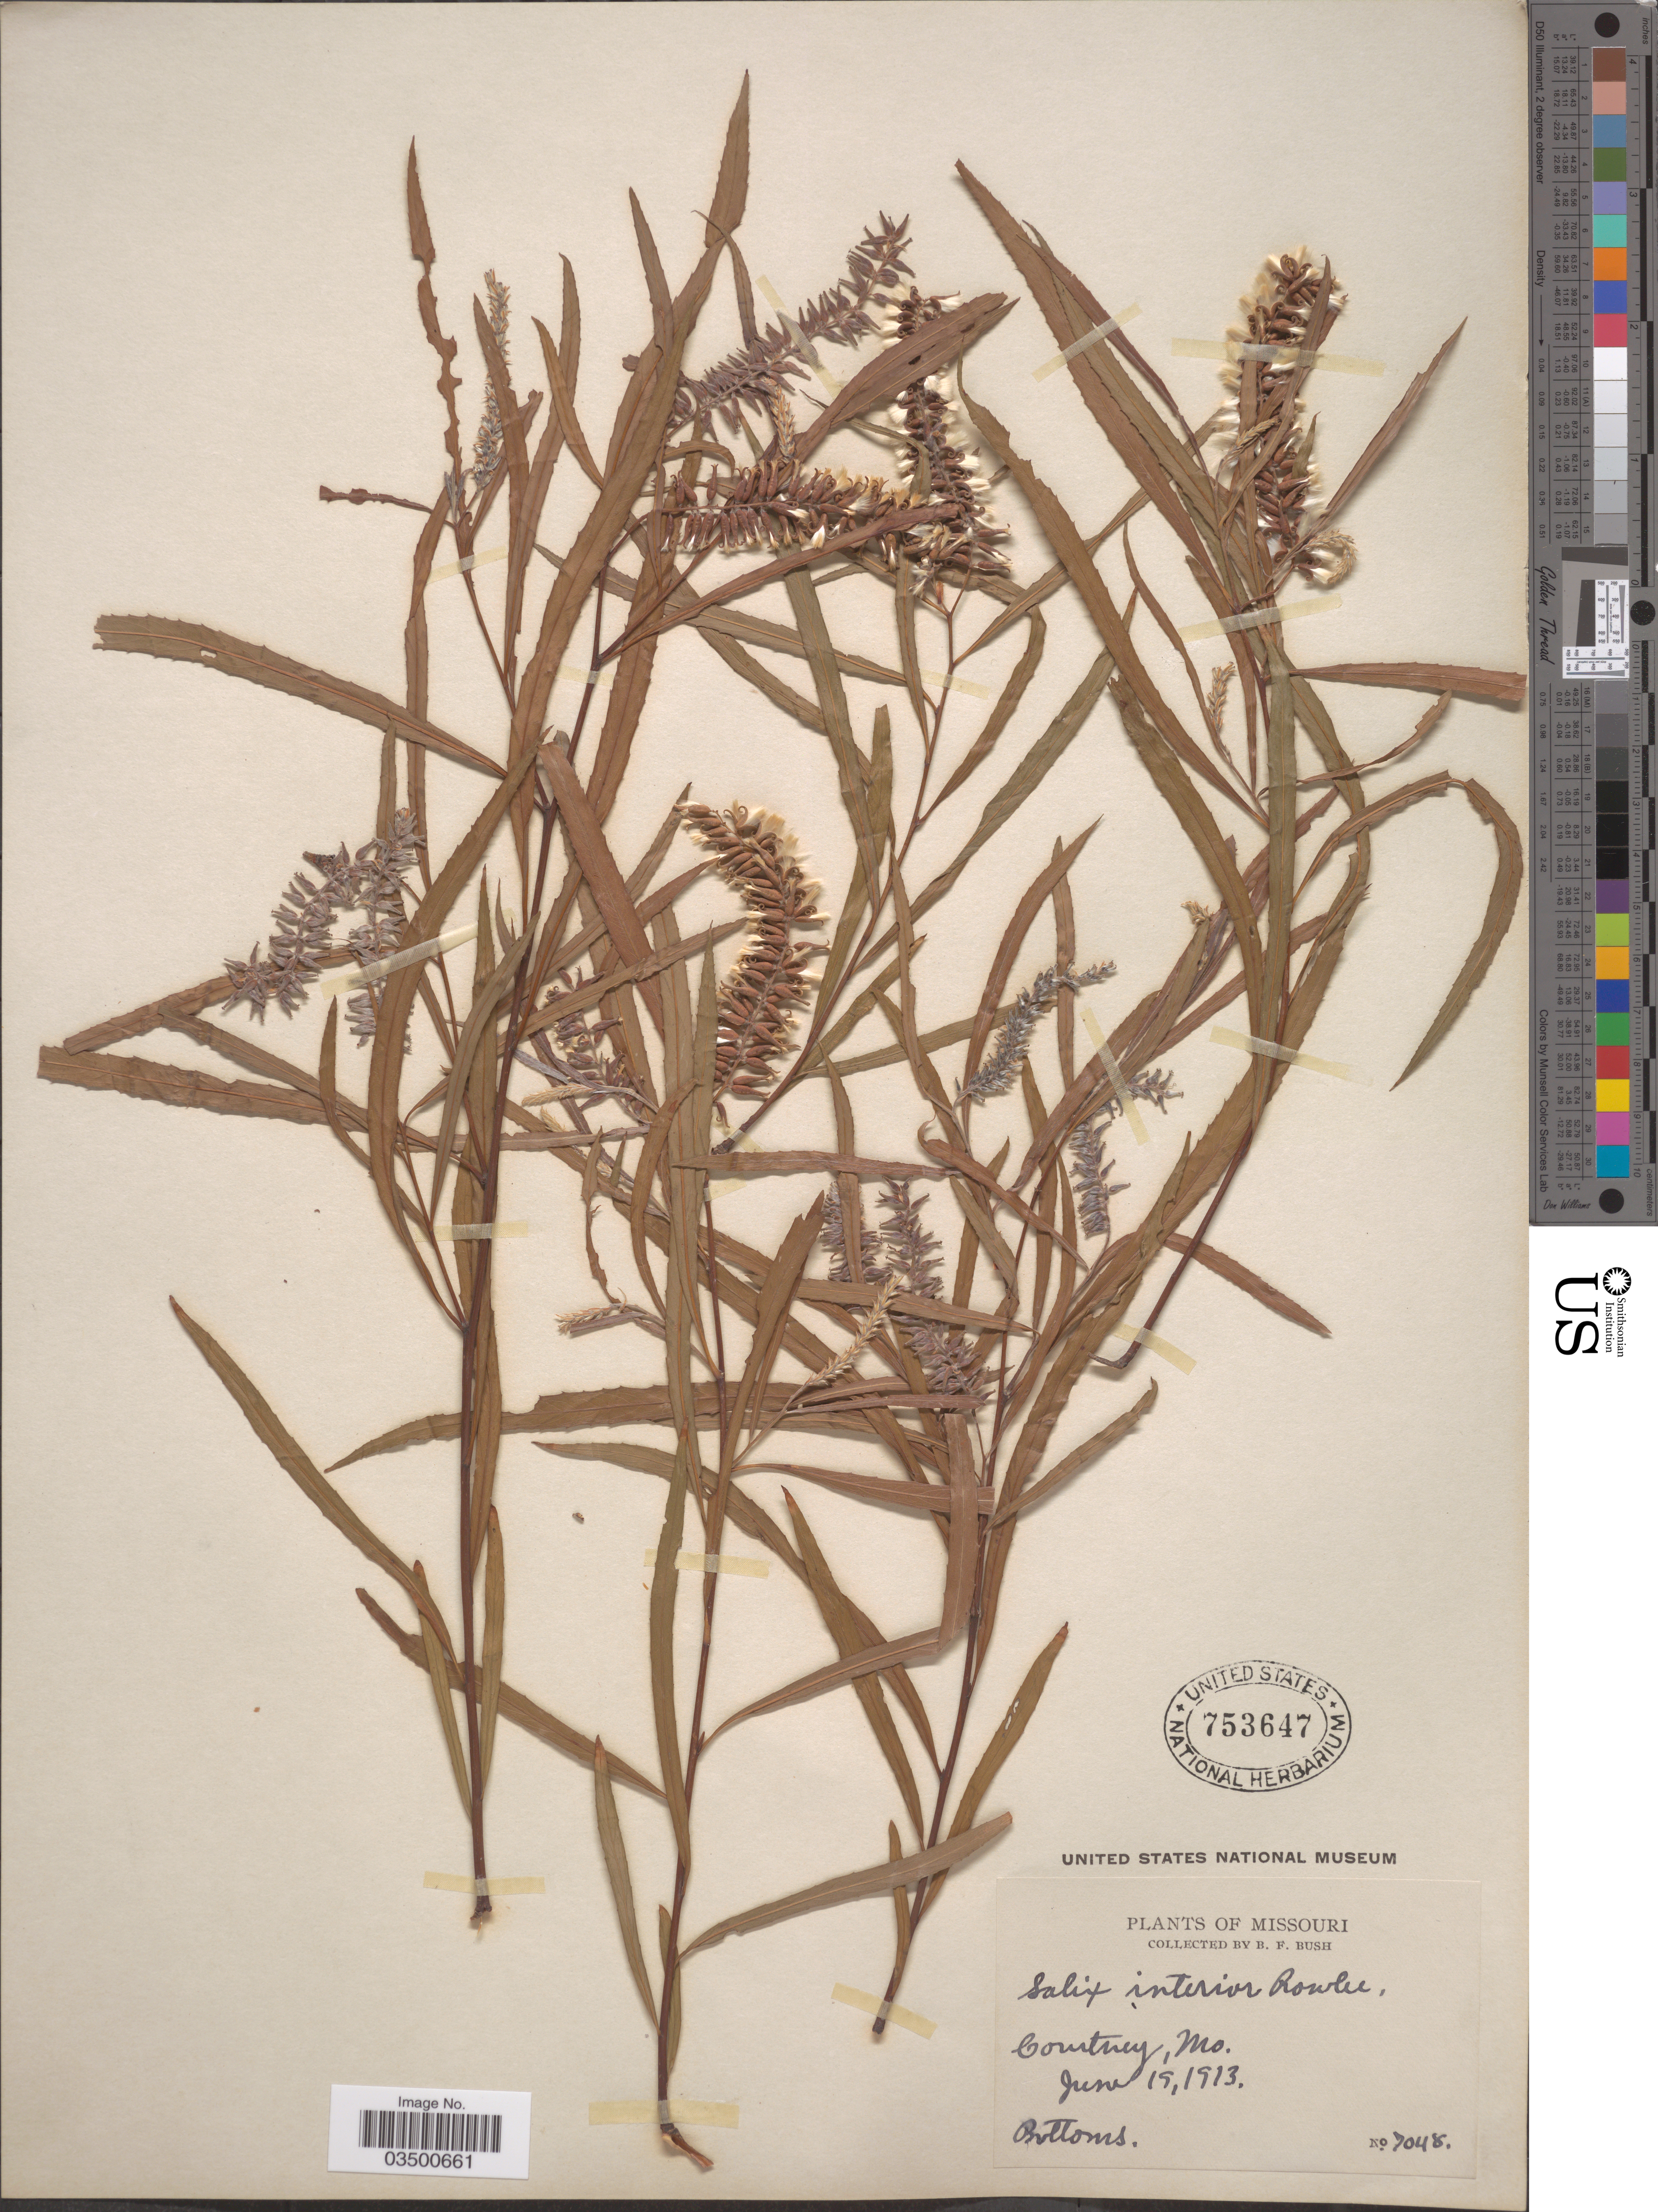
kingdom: Plantae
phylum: Tracheophyta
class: Magnoliopsida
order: Malpighiales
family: Salicaceae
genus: Salix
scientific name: Salix interior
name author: Rowlee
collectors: B. F. Bush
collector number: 7048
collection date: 1913-06-19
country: United States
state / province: Missouri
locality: Courtney.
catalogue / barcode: US 753647